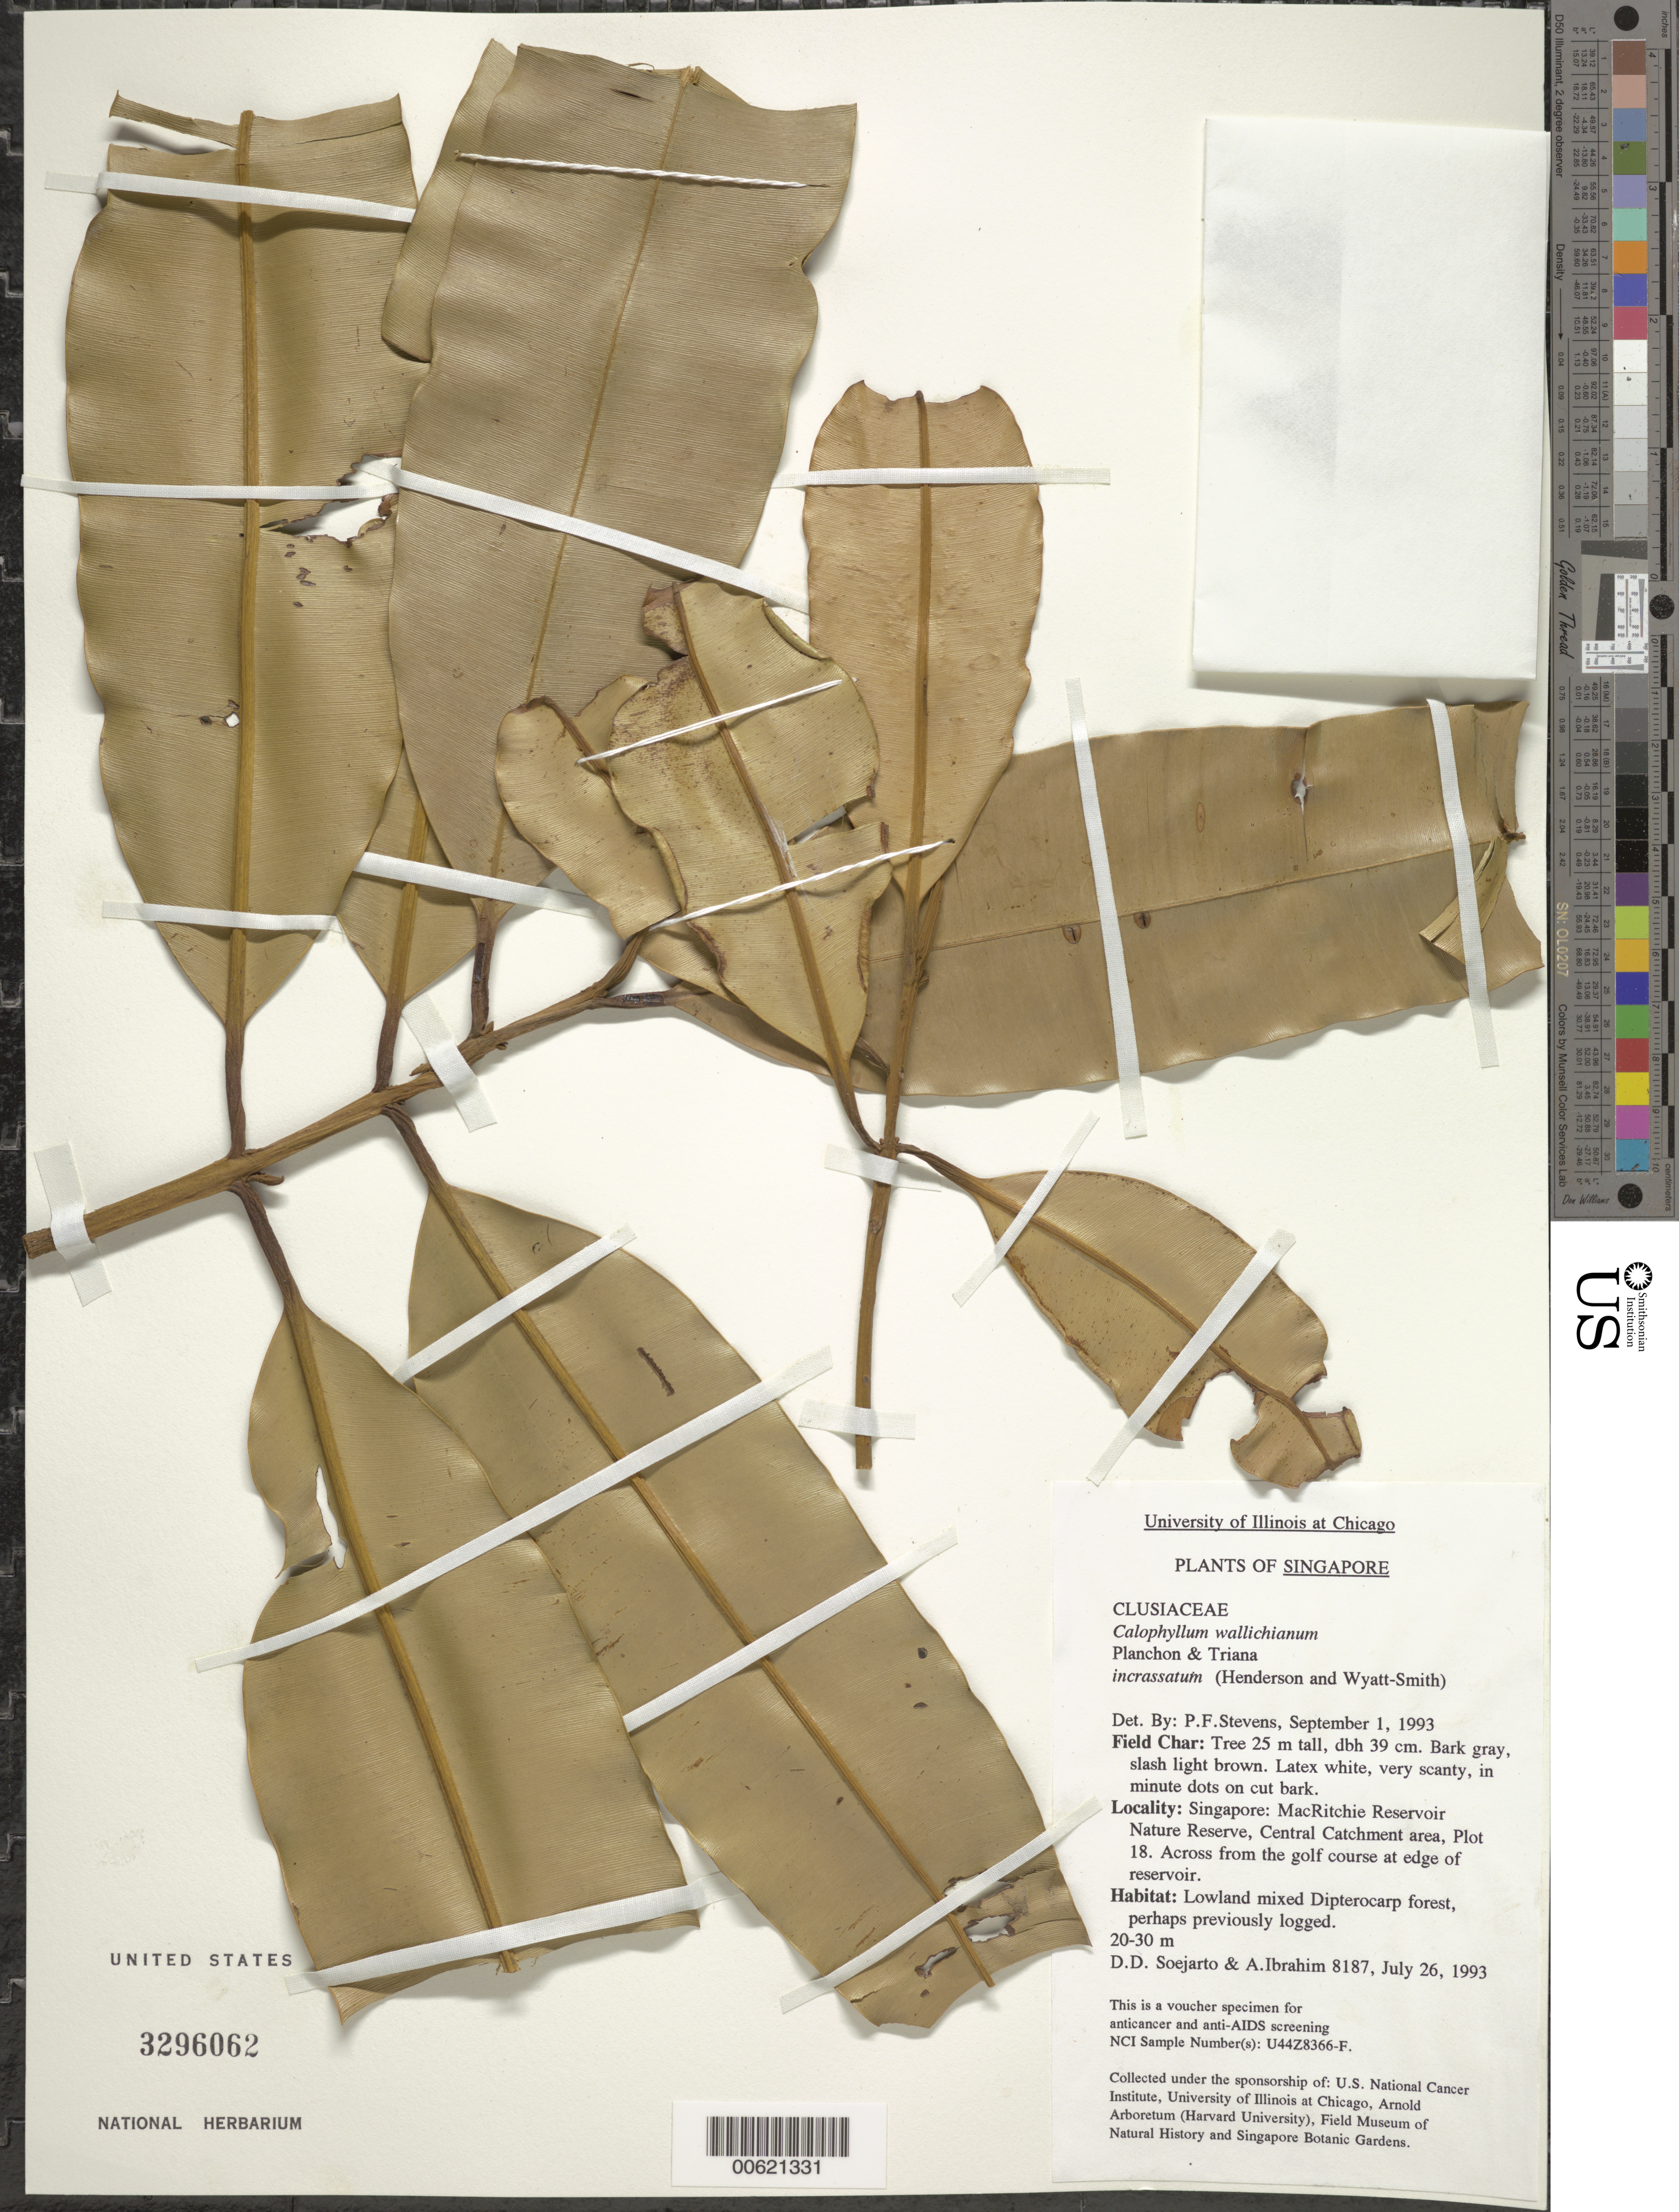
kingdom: Plantae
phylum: Tracheophyta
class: Magnoliopsida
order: Malpighiales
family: Calophyllaceae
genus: Calophyllum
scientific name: Calophyllum wallichianum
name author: Planch. & Triana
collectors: A. Ibrahim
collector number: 8187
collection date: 1993-07-26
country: Singapore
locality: MacRitchie Reservoir Nature Reserve, Central Catchment area, Plot 18. Across from the golf course at edge of reservoir.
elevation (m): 20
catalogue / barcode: US 3296062